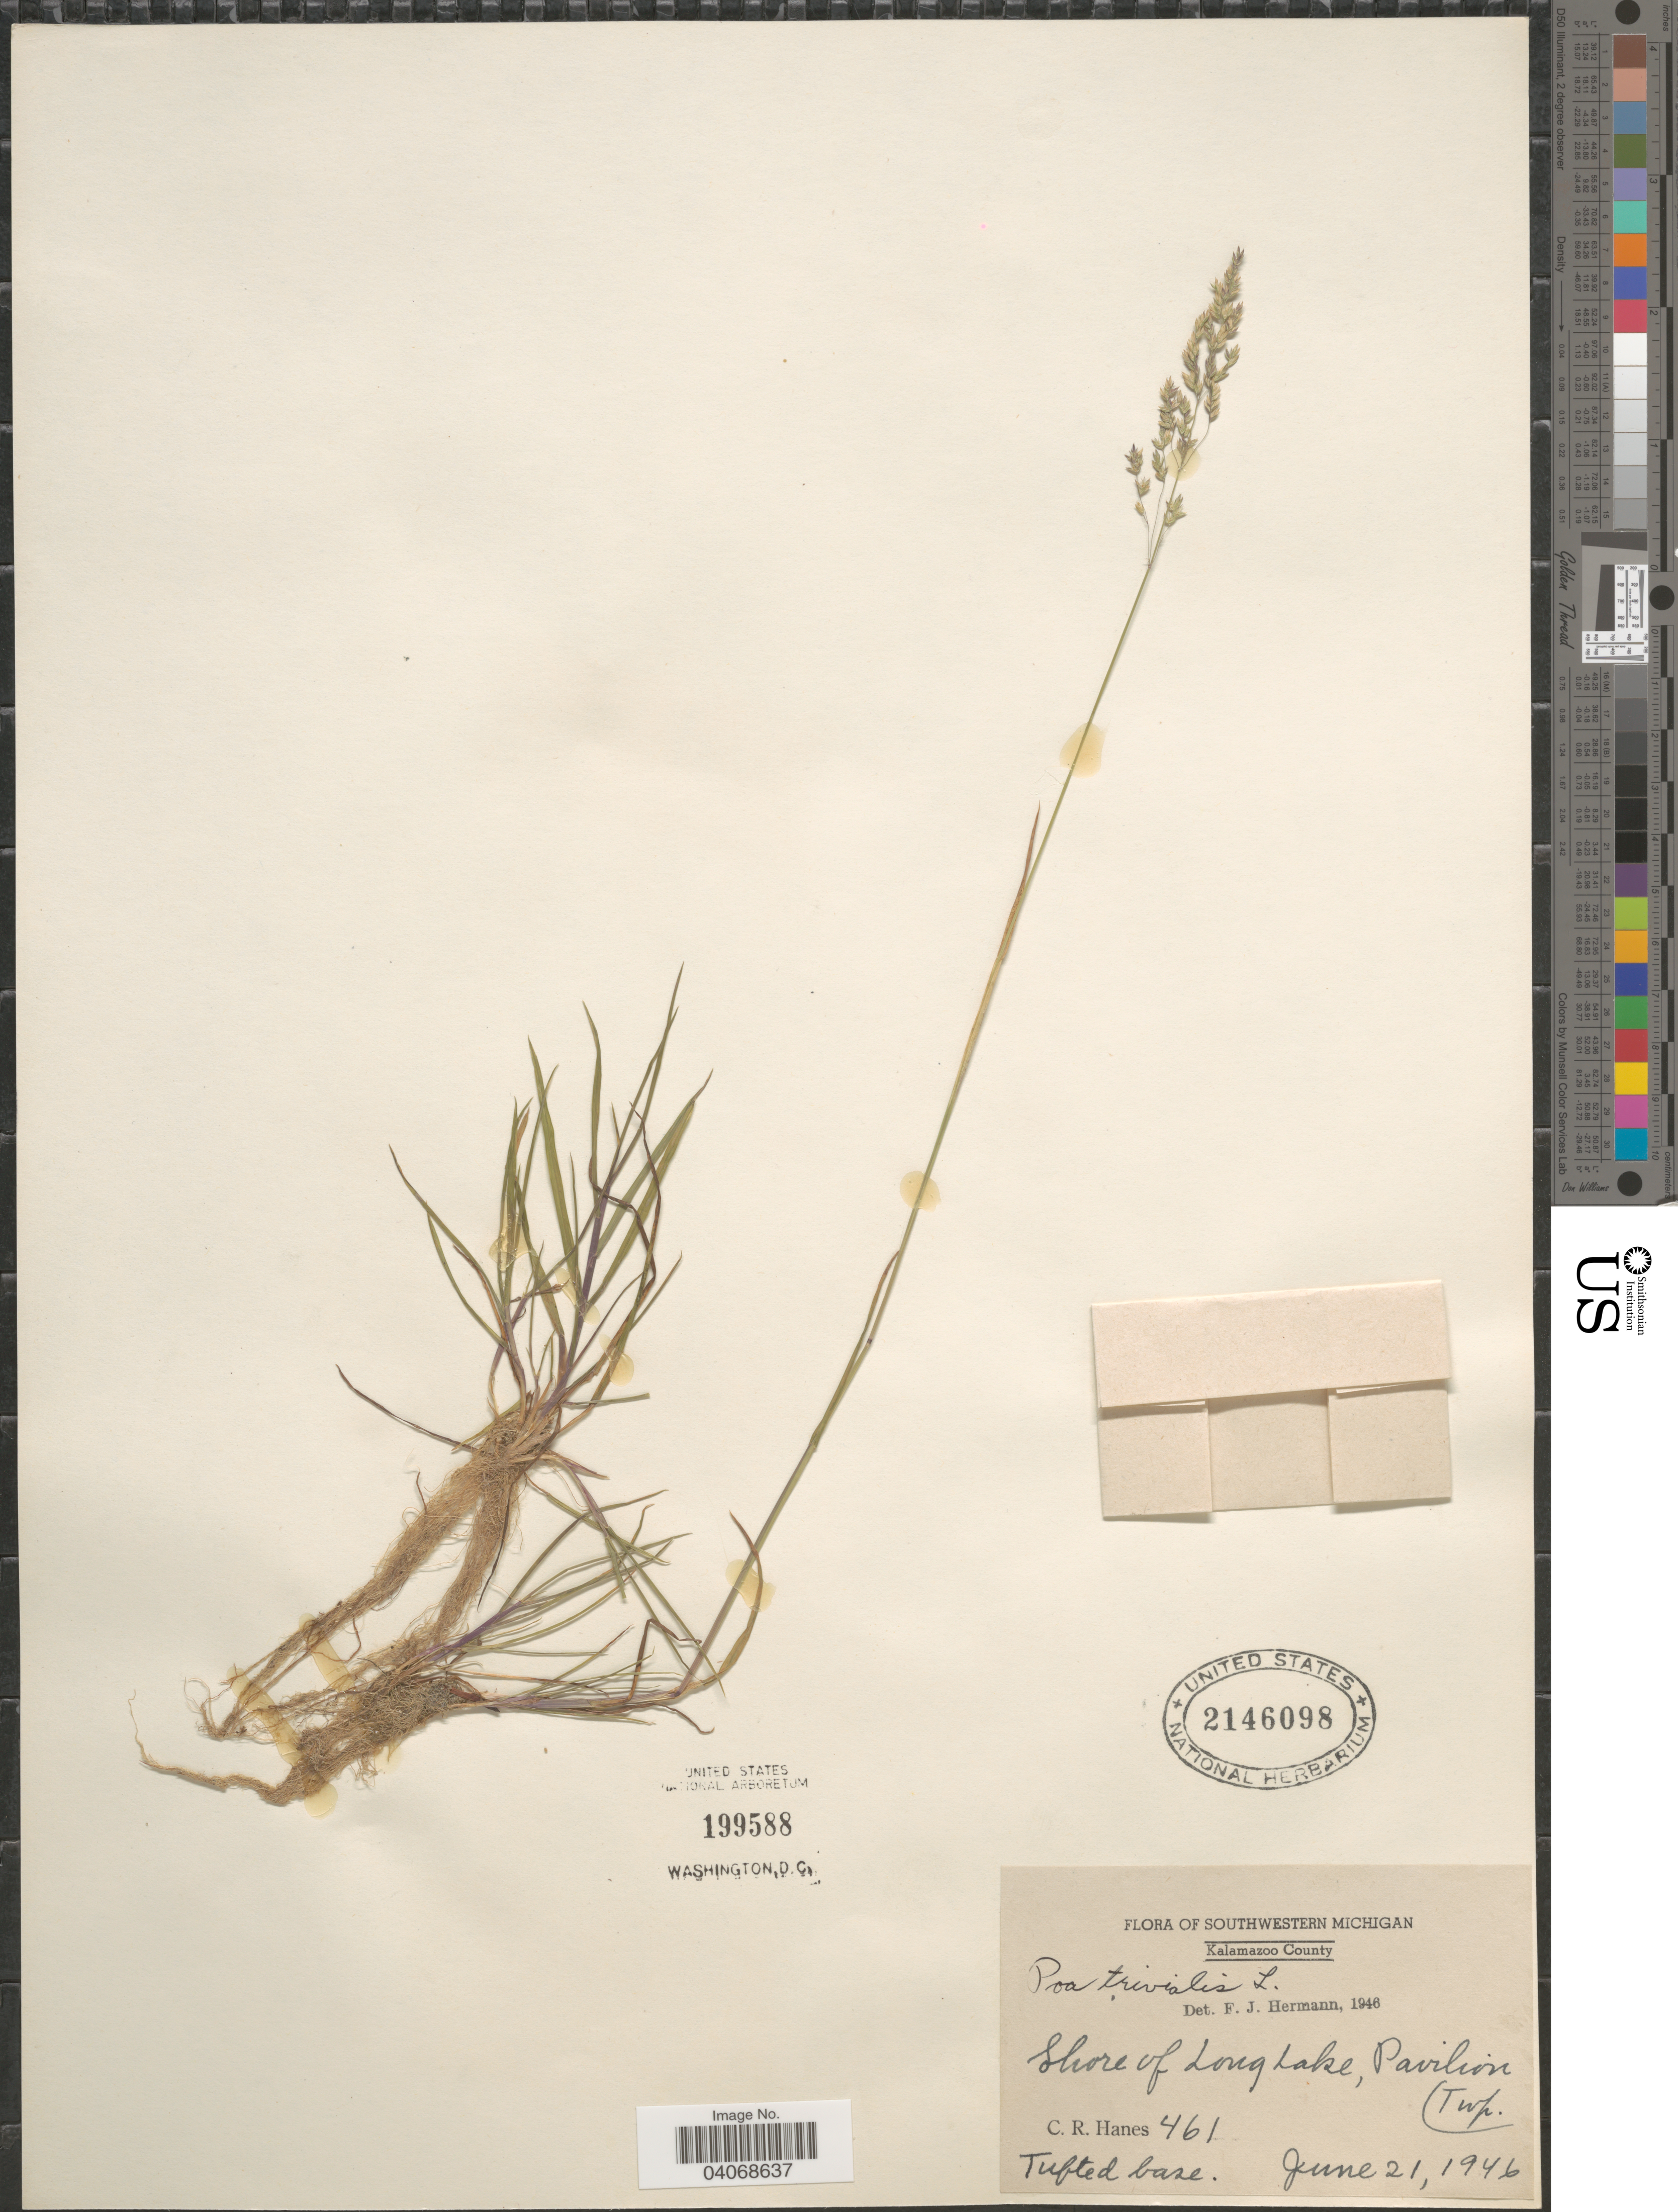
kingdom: Plantae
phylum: Tracheophyta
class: Liliopsida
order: Poales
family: Poaceae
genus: Poa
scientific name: Poa trivialis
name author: L.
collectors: C. Hanes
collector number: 461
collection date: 1946-06-21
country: United States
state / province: Michigan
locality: Southwestern Michigan. Kalamazoo County. Shore of Long Lake, Pavilion Twp. Tufted base.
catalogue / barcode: US 2146098